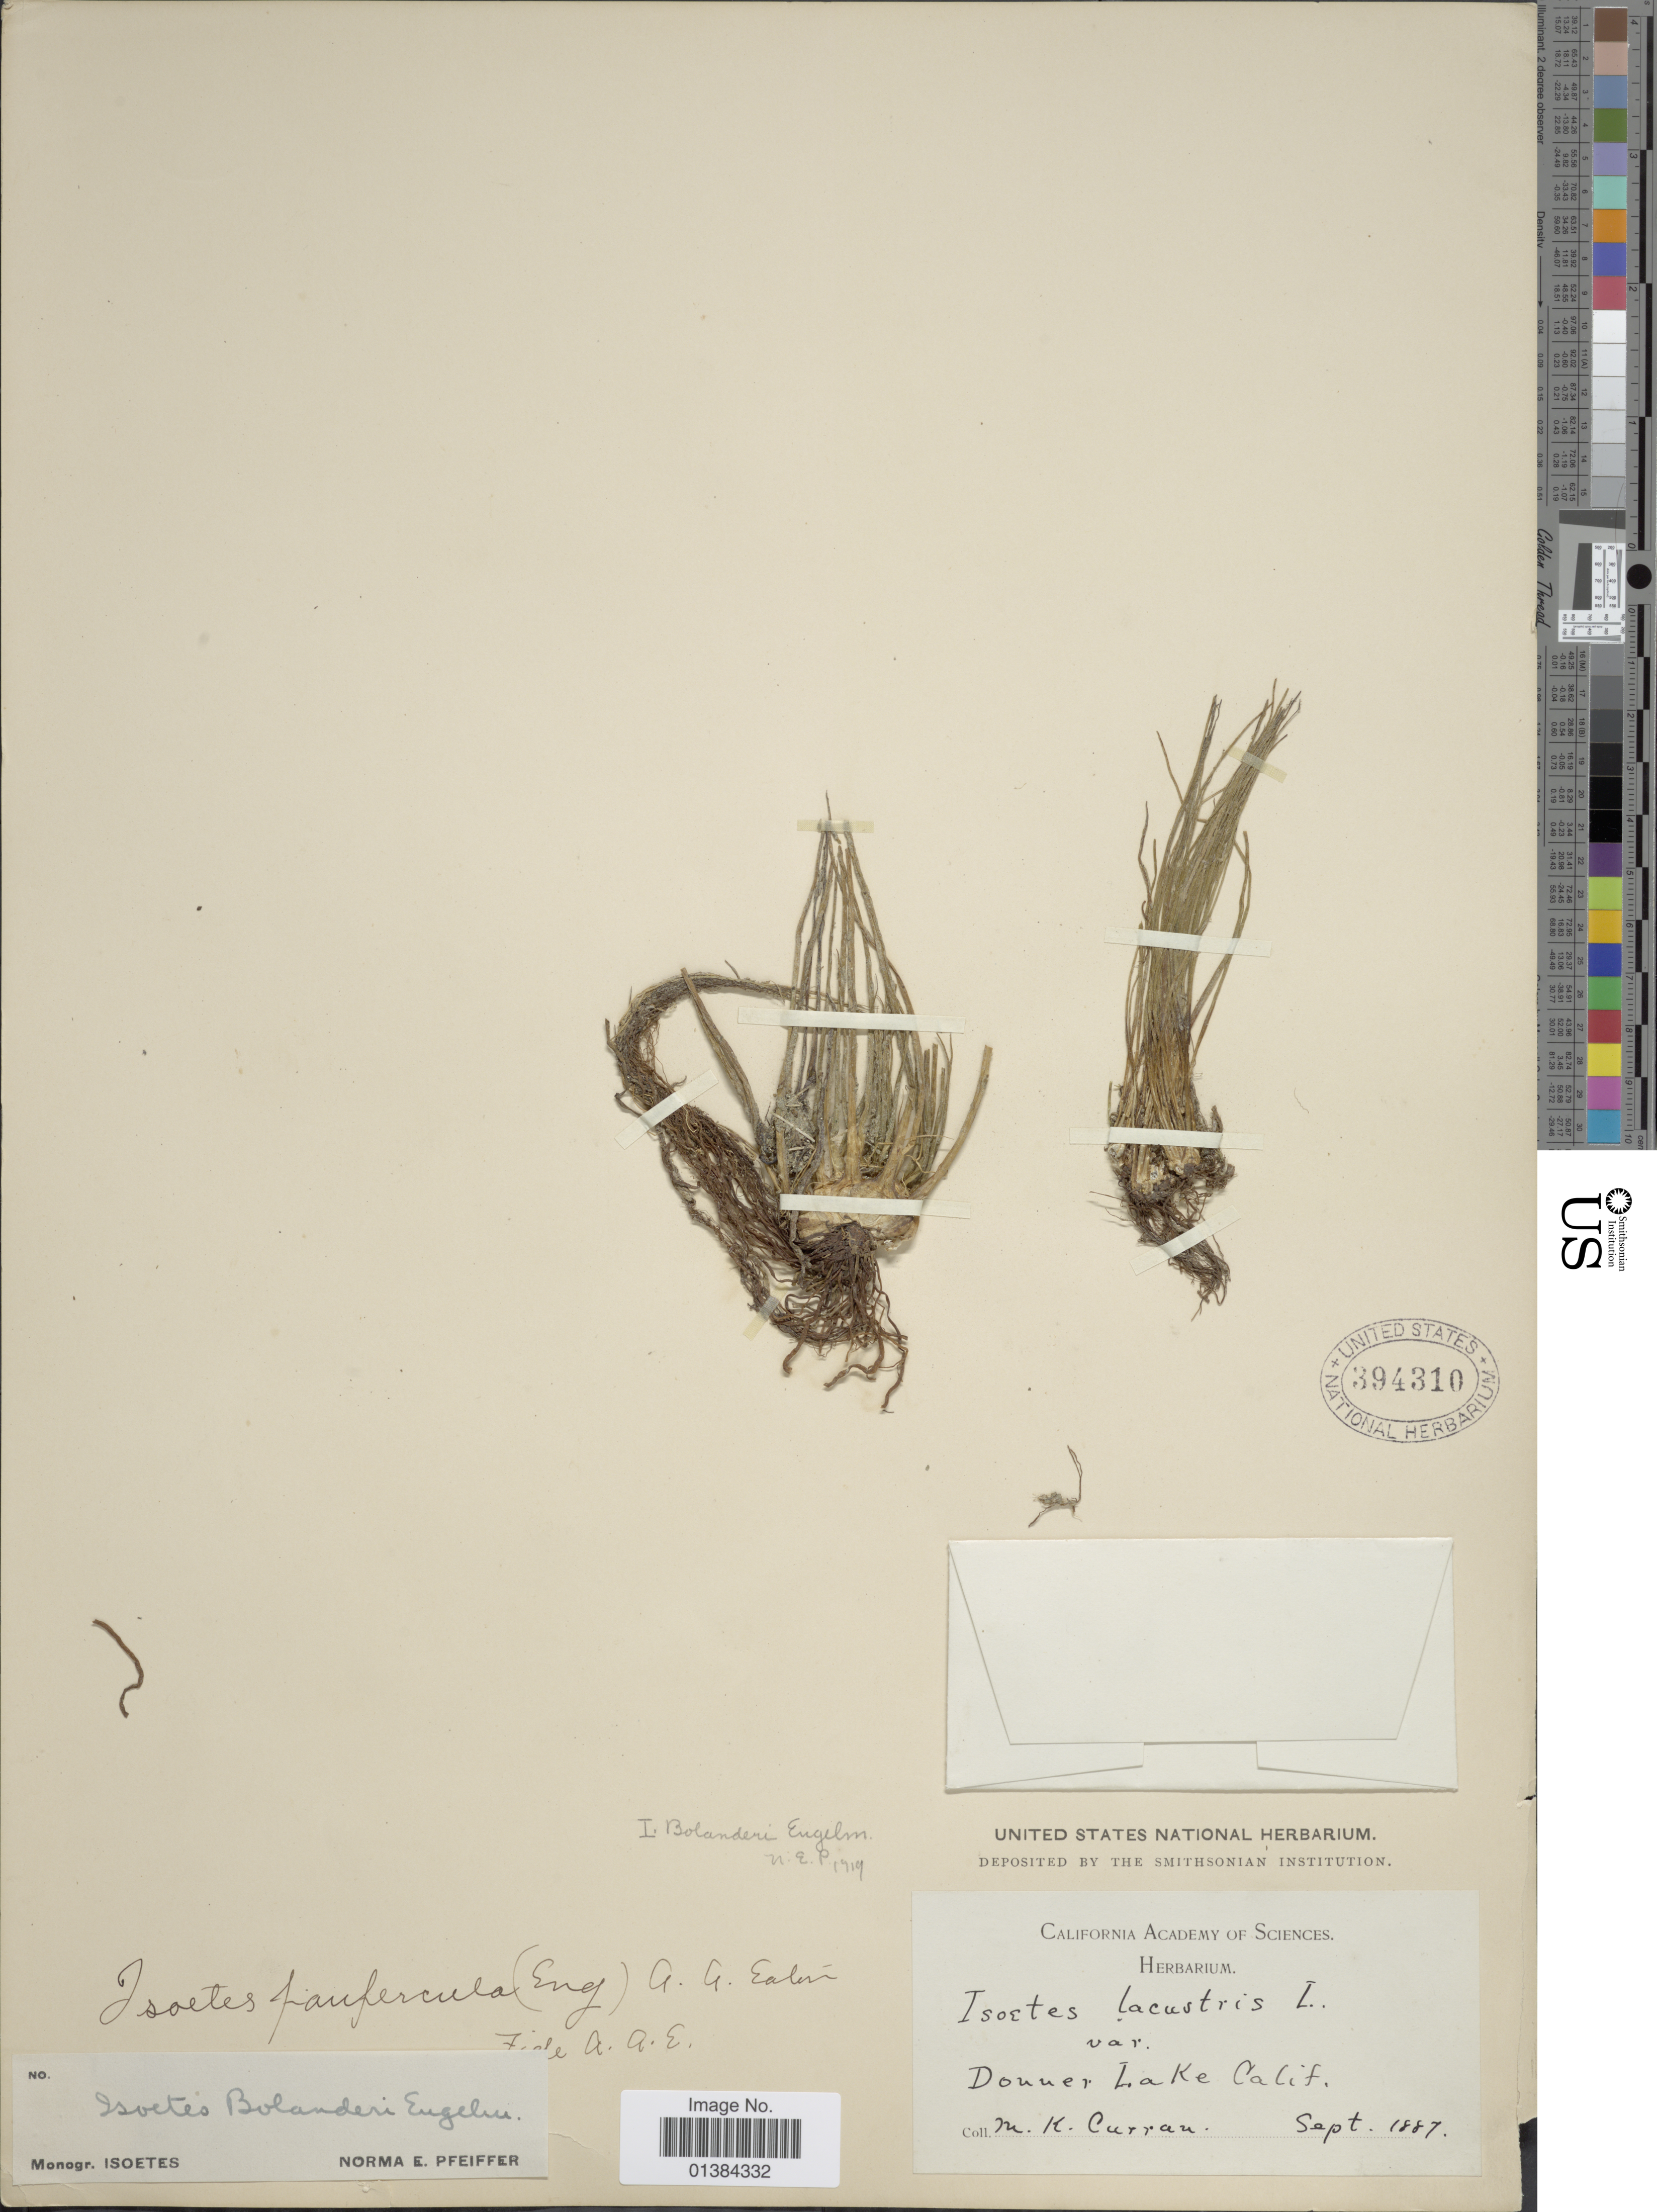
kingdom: Plantae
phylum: Tracheophyta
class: Lycopodiopsida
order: Isoetales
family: Isoetaceae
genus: Isoetes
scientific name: Isoetes bolanderi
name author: Engelm.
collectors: M. K. Curran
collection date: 1887-09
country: United States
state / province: California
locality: Donner Lake.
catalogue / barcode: US 394310